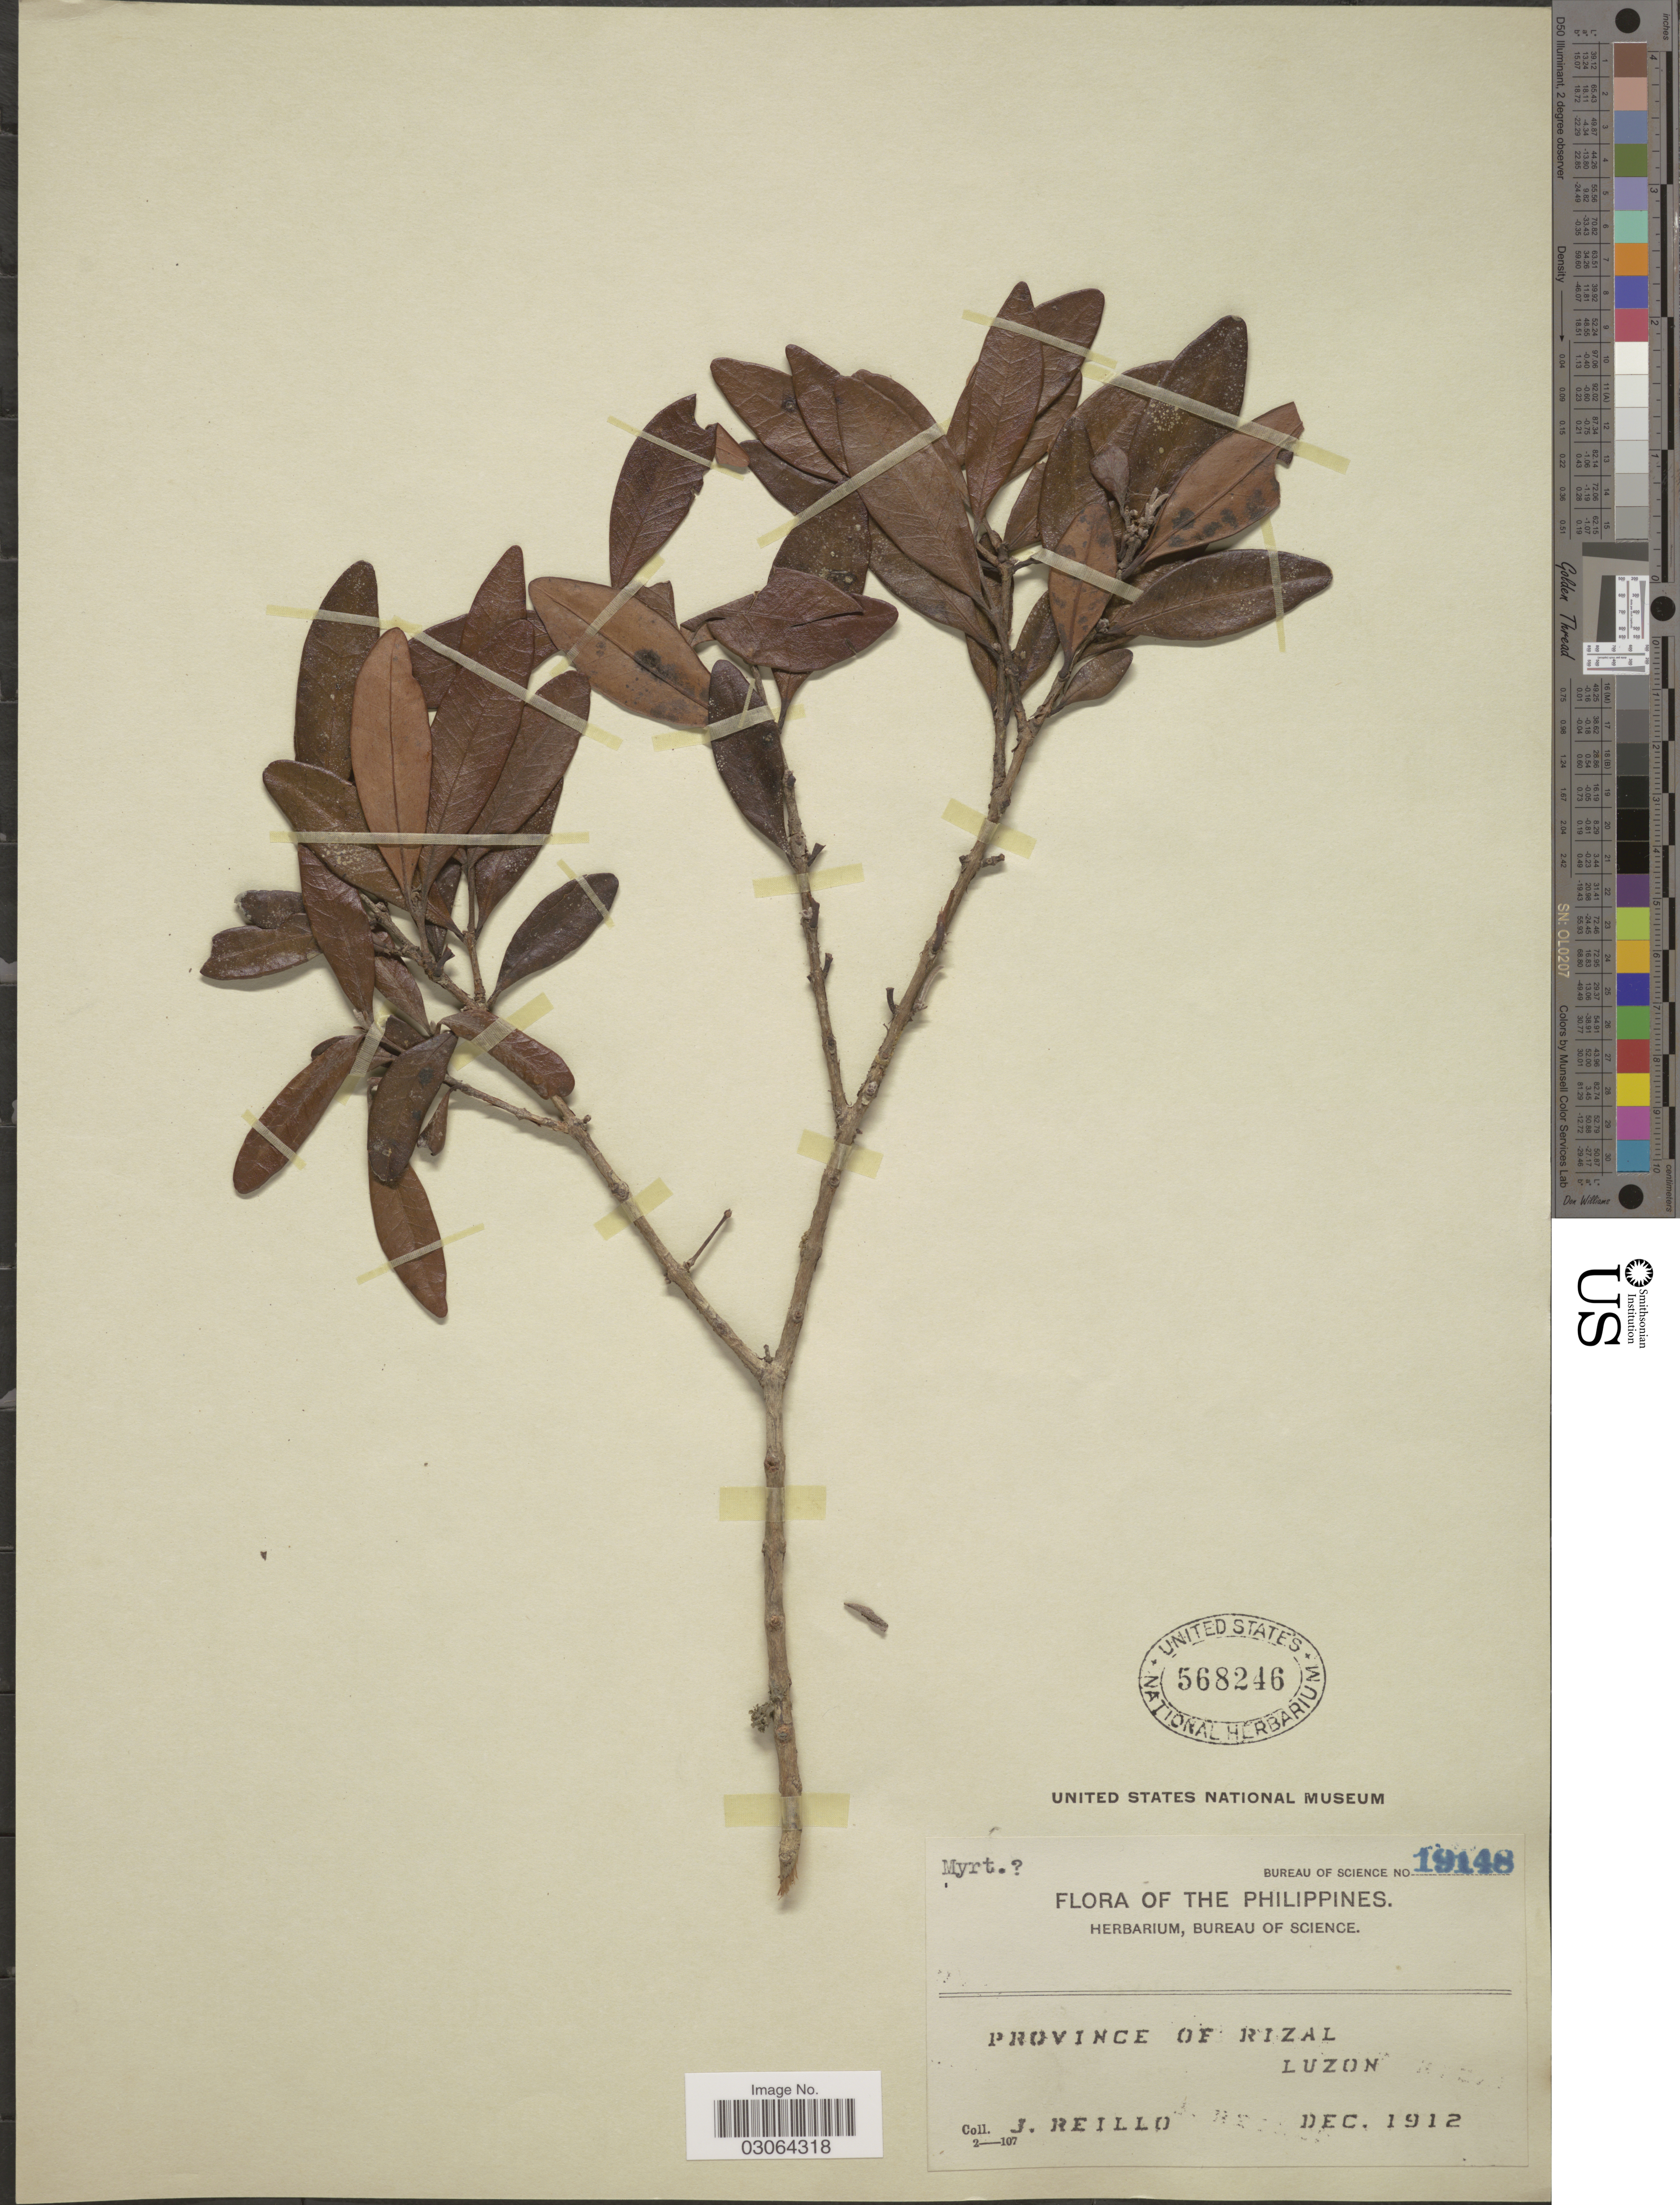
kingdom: Plantae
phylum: Tracheophyta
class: Magnoliopsida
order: Myrtales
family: Myrtaceae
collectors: J. Reillo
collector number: Bureau of Science 19148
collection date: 1912-12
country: Philippines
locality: Province of Rizal, Luzon.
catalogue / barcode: US 568246